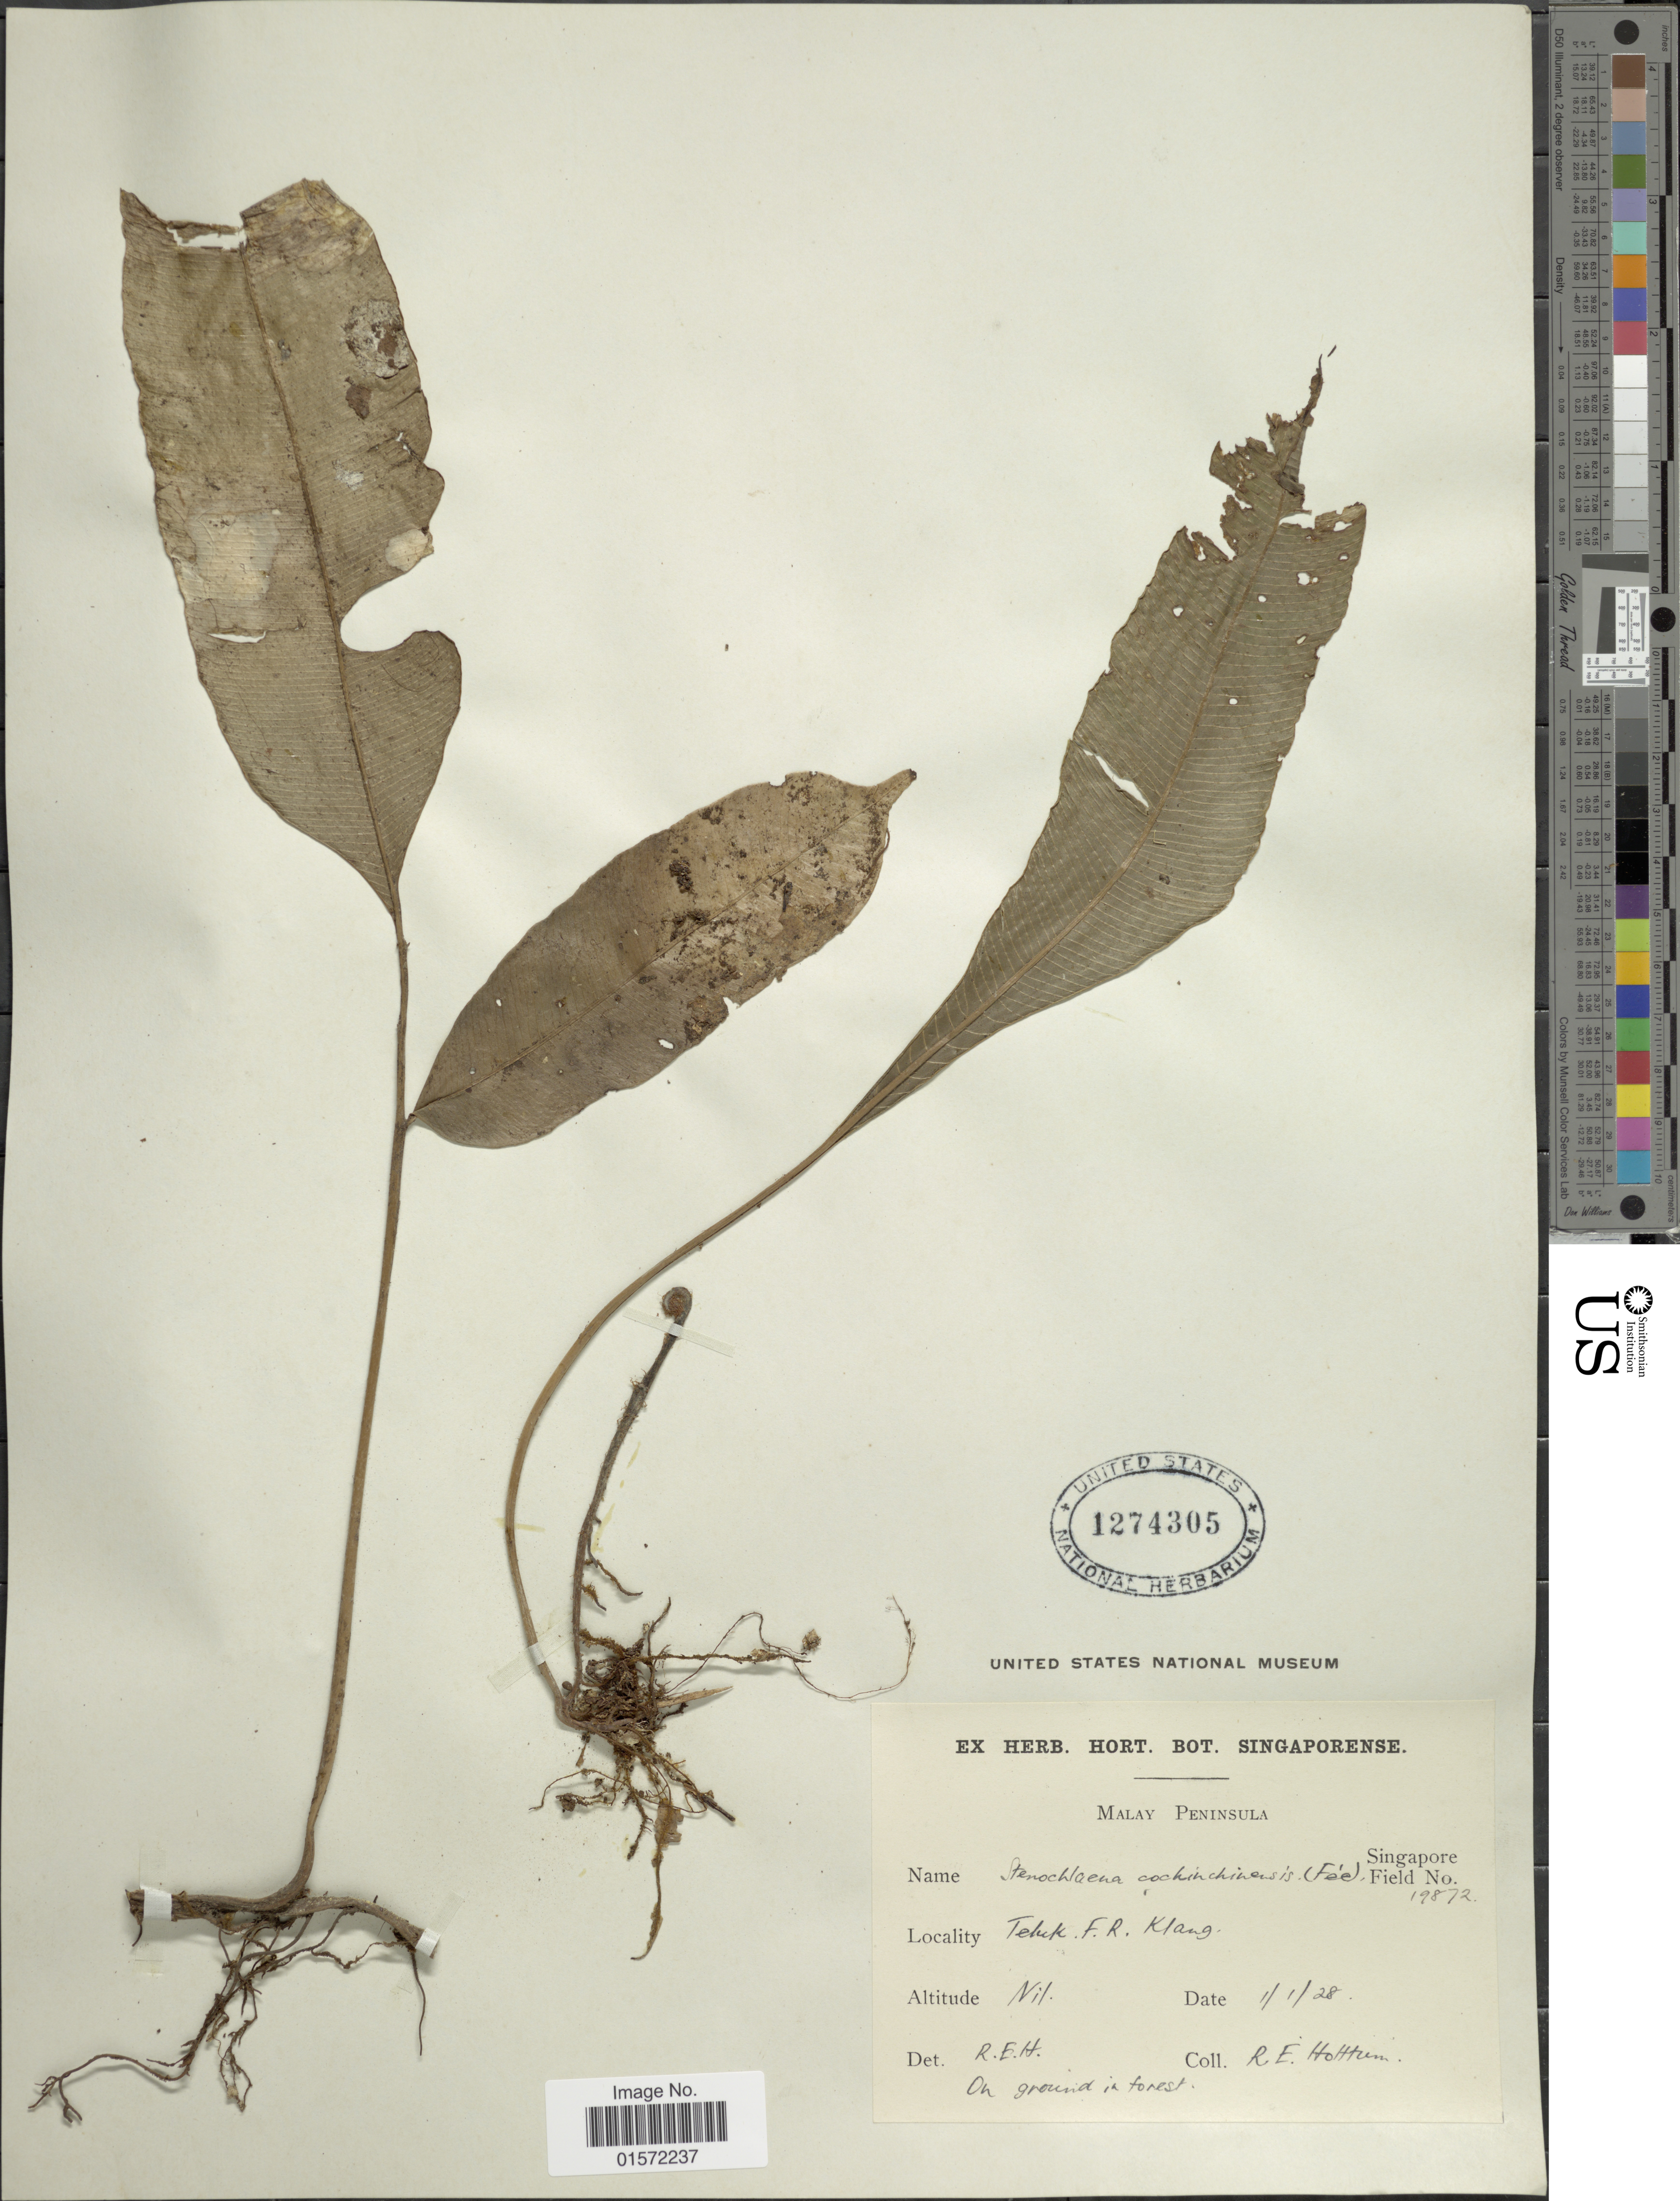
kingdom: Plantae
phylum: Tracheophyta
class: Polypodiopsida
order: Polypodiales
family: Lomariopsidaceae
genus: Lomariopsis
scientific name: Lomariopsis cochinchinensis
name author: Fée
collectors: R. E. Holttum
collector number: Singapore Field No. 19872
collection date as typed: Transcribed d/m/y: 1/1/28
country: Malaysia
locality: Malay Peninsula, Tebik F. R. Klang [interpreted]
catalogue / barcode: US 1274305